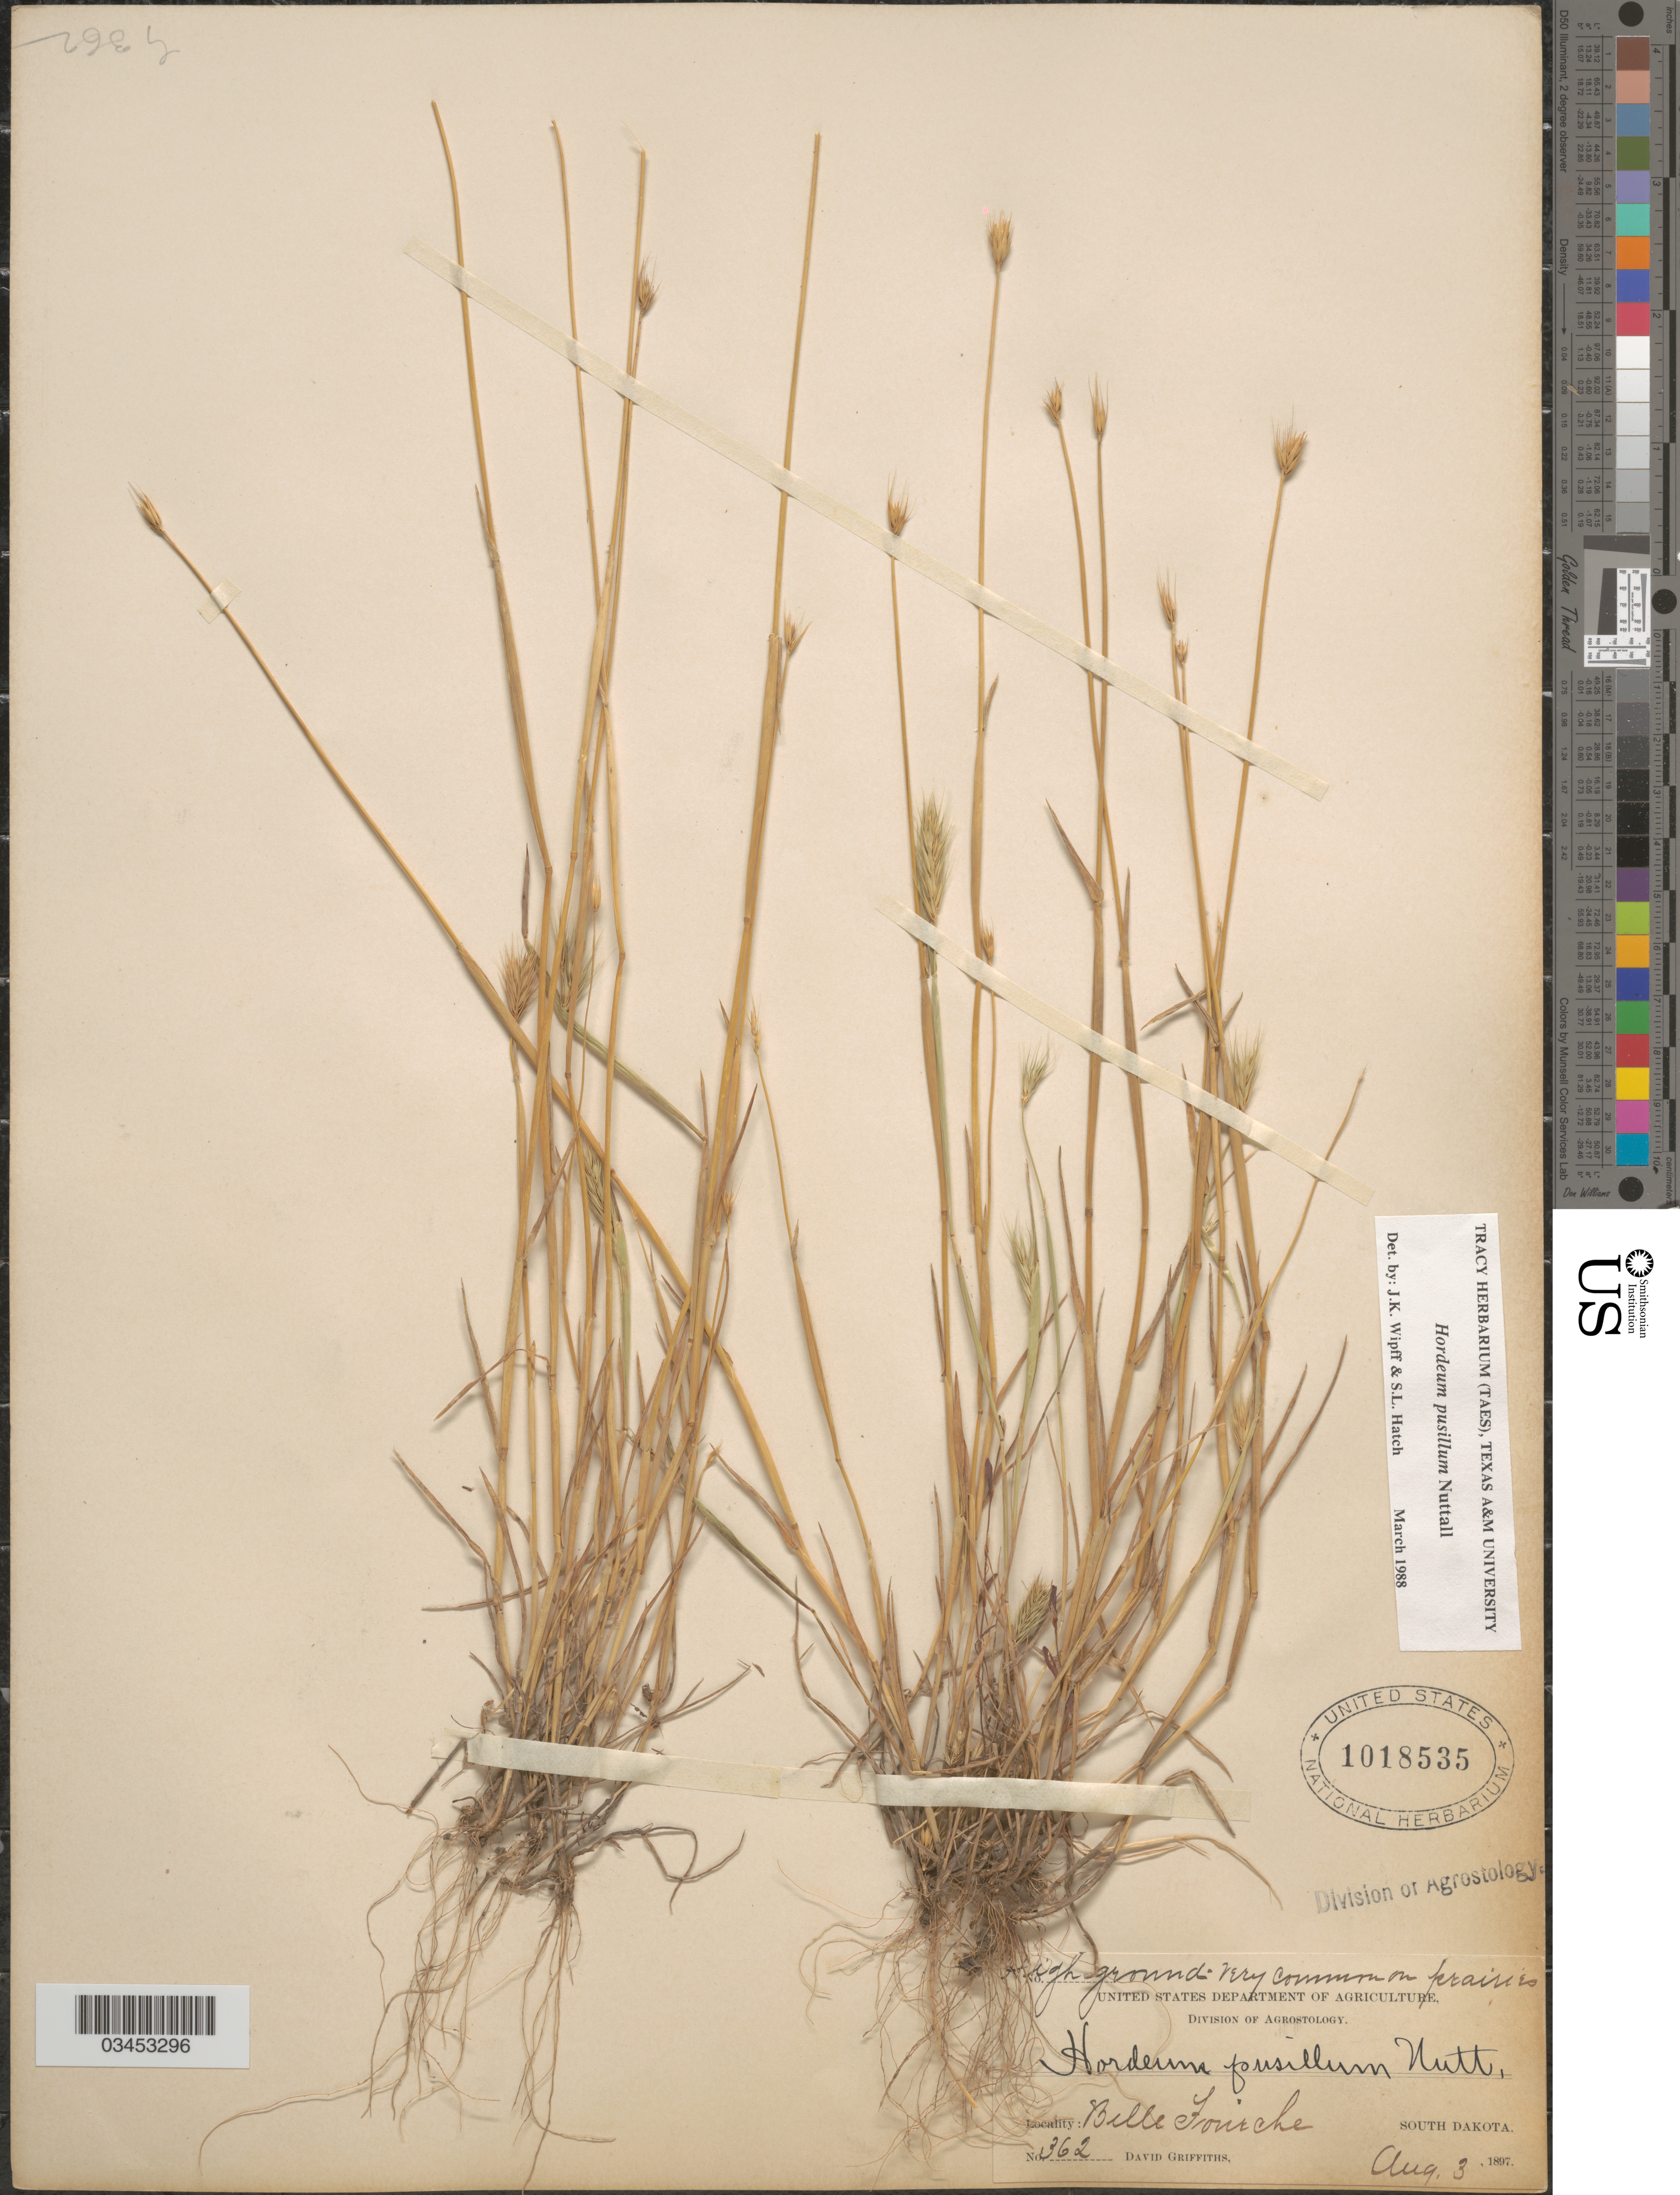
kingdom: Plantae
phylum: Tracheophyta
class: Liliopsida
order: Poales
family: Poaceae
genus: Hordeum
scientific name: Hordeum pusillum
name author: Nutt.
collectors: D. Griffiths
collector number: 262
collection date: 1897-08-03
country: United States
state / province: South Dakota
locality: Belle Fouiche.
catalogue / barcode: US 1018535